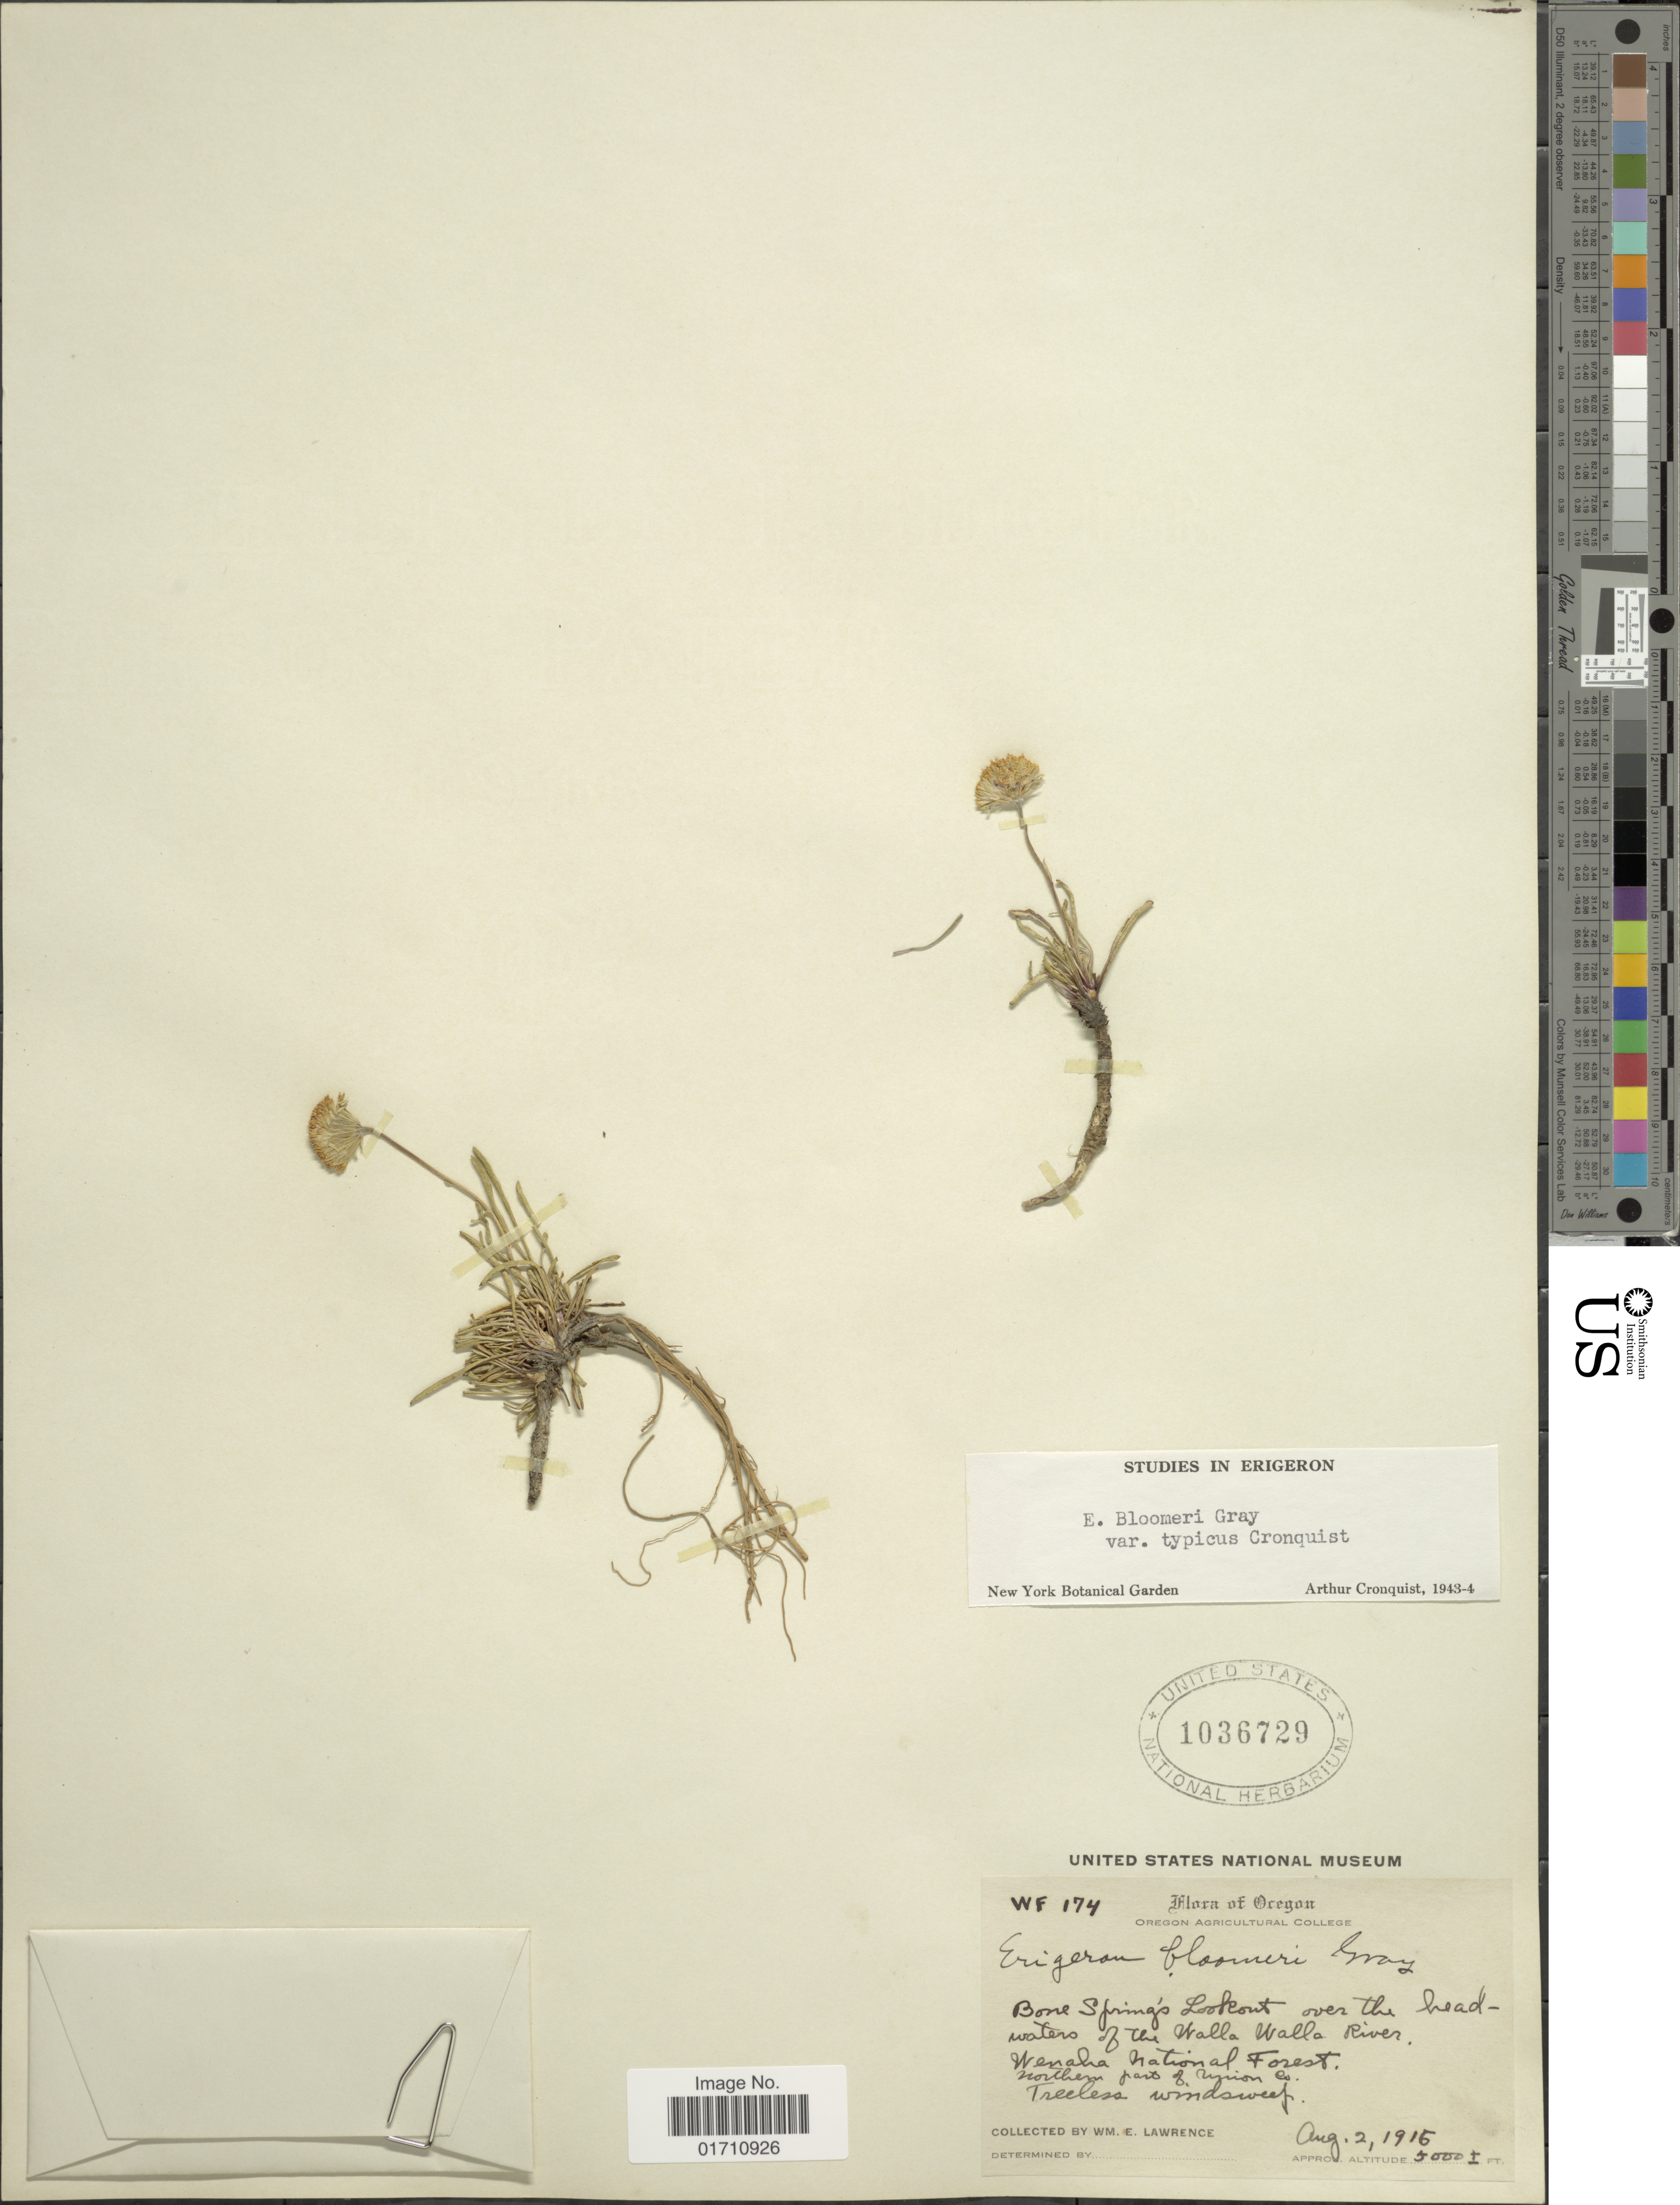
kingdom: Plantae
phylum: Tracheophyta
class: Magnoliopsida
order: Asterales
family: Asteraceae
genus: Erigeron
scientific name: Erigeron bloomeri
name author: A. Gray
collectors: W. Lawrence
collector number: WF 174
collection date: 1916-08-02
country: United States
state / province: Oregon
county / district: Union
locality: Bone Spring's Lookout over the headwaters of the Walla Walla River, Wenaha National Forest, northern part of union Co, Treeless windsweep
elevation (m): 1524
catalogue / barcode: US 1036729